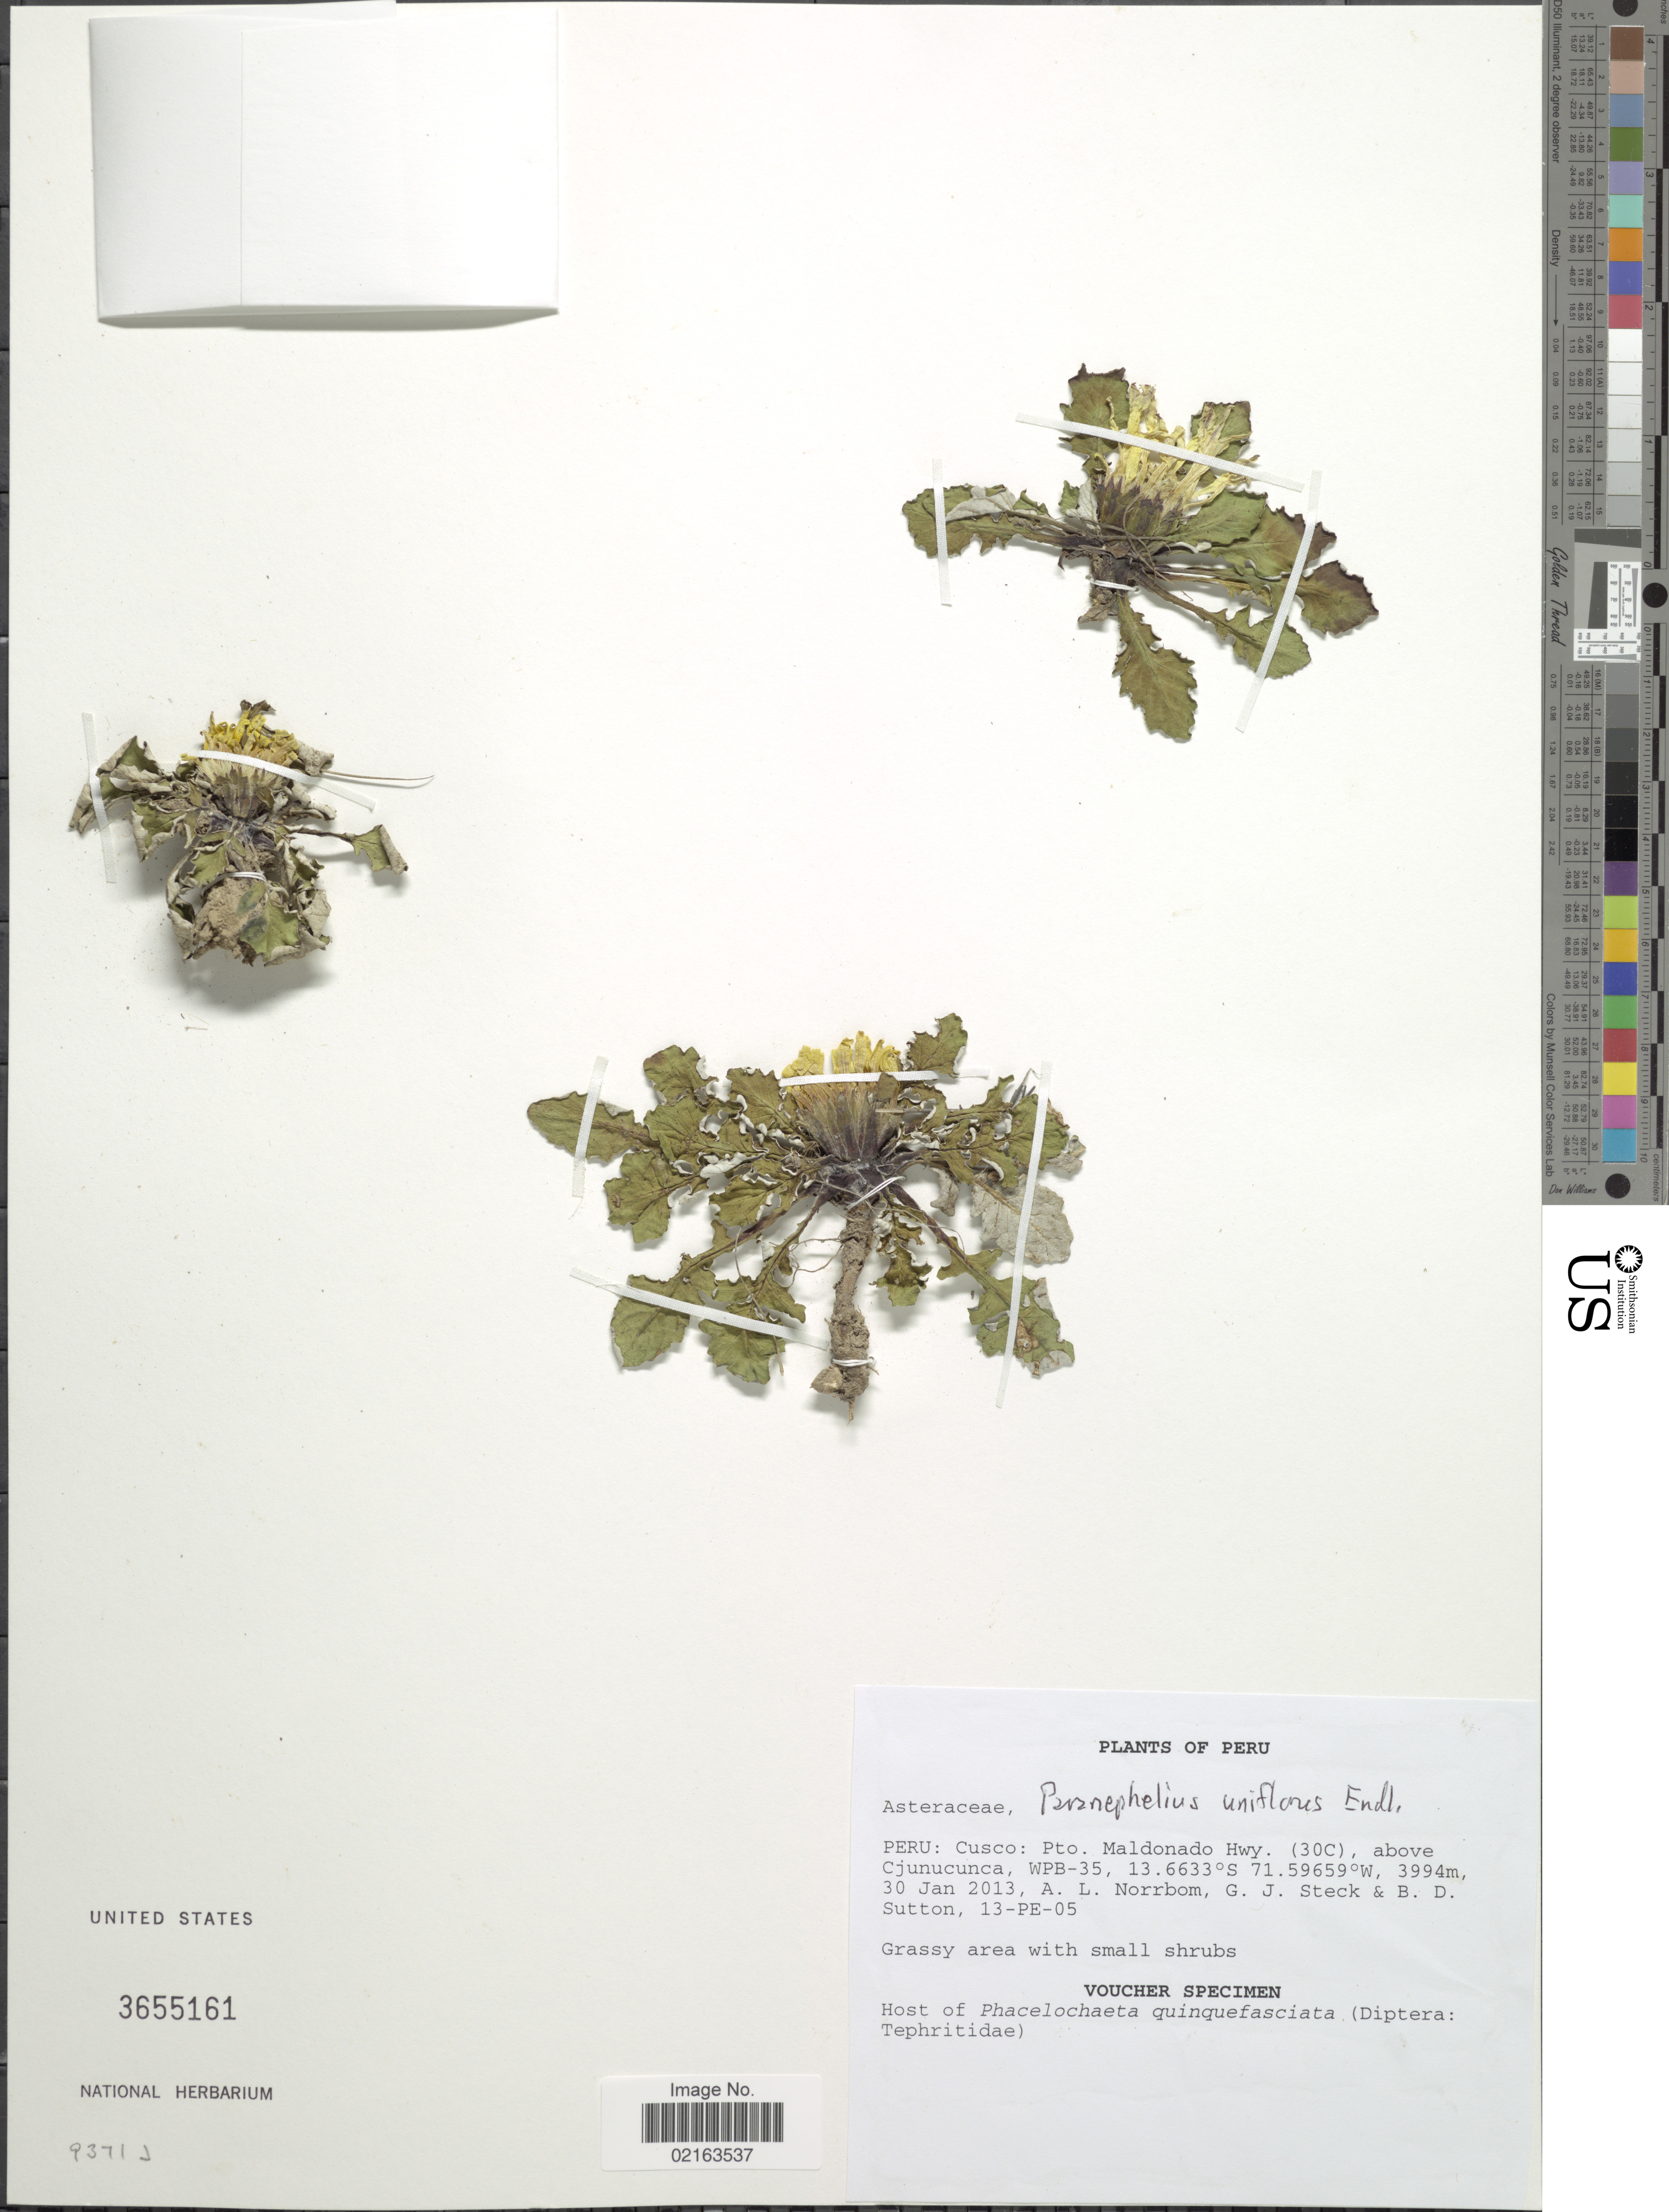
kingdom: Plantae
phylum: Tracheophyta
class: Magnoliopsida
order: Asterales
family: Asteraceae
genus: Paranephelius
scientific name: Paranephelius uniflorus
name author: Poepp. & Endl.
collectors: A. L. Norrbom, G. Steck & B. Sutton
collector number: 13-PE-05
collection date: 2013-01-30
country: Peru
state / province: Cusco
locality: Peru: Cusco: Pto. Maldonado Hwy. (30C), above Cjunucunca. WPB-35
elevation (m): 3994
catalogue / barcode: US 3655161